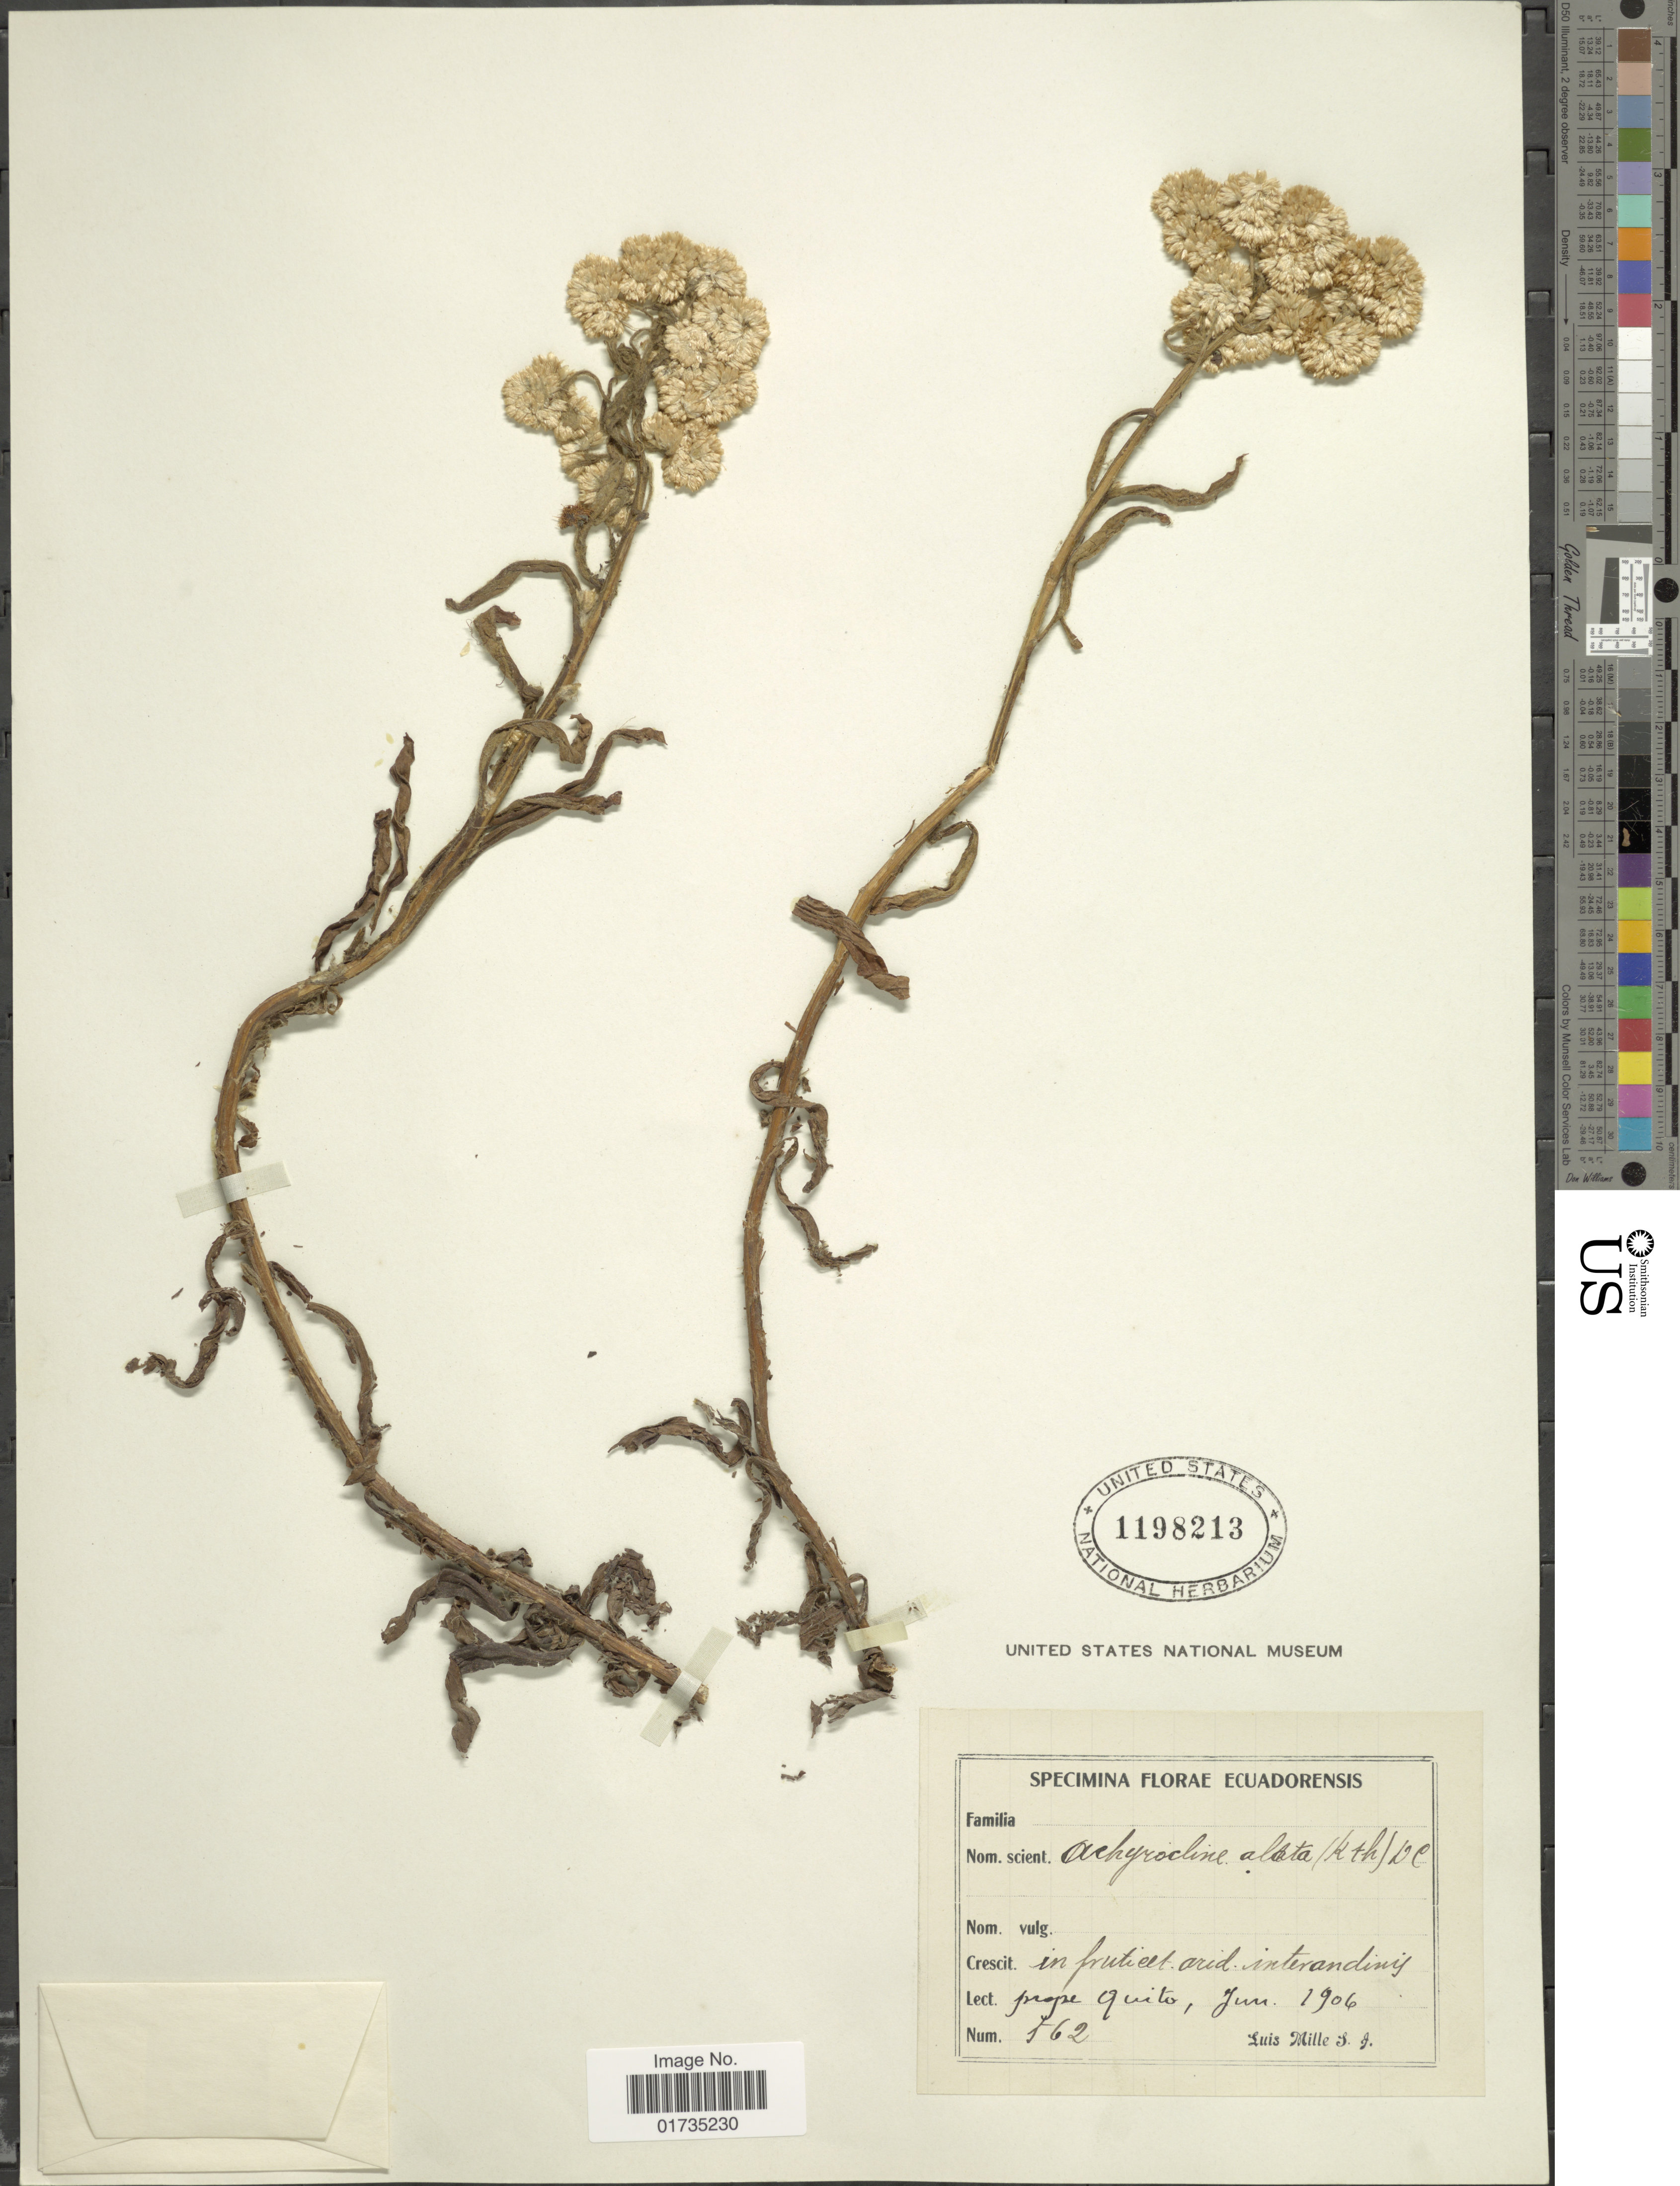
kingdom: Plantae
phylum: Tracheophyta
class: Magnoliopsida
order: Asterales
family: Asteraceae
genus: Achyrocline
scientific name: Achyrocline alata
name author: (Kunth) DC.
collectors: L. Mille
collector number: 562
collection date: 1906-06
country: Ecuador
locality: Ecuadorensis. prope quito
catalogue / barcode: US 1198213